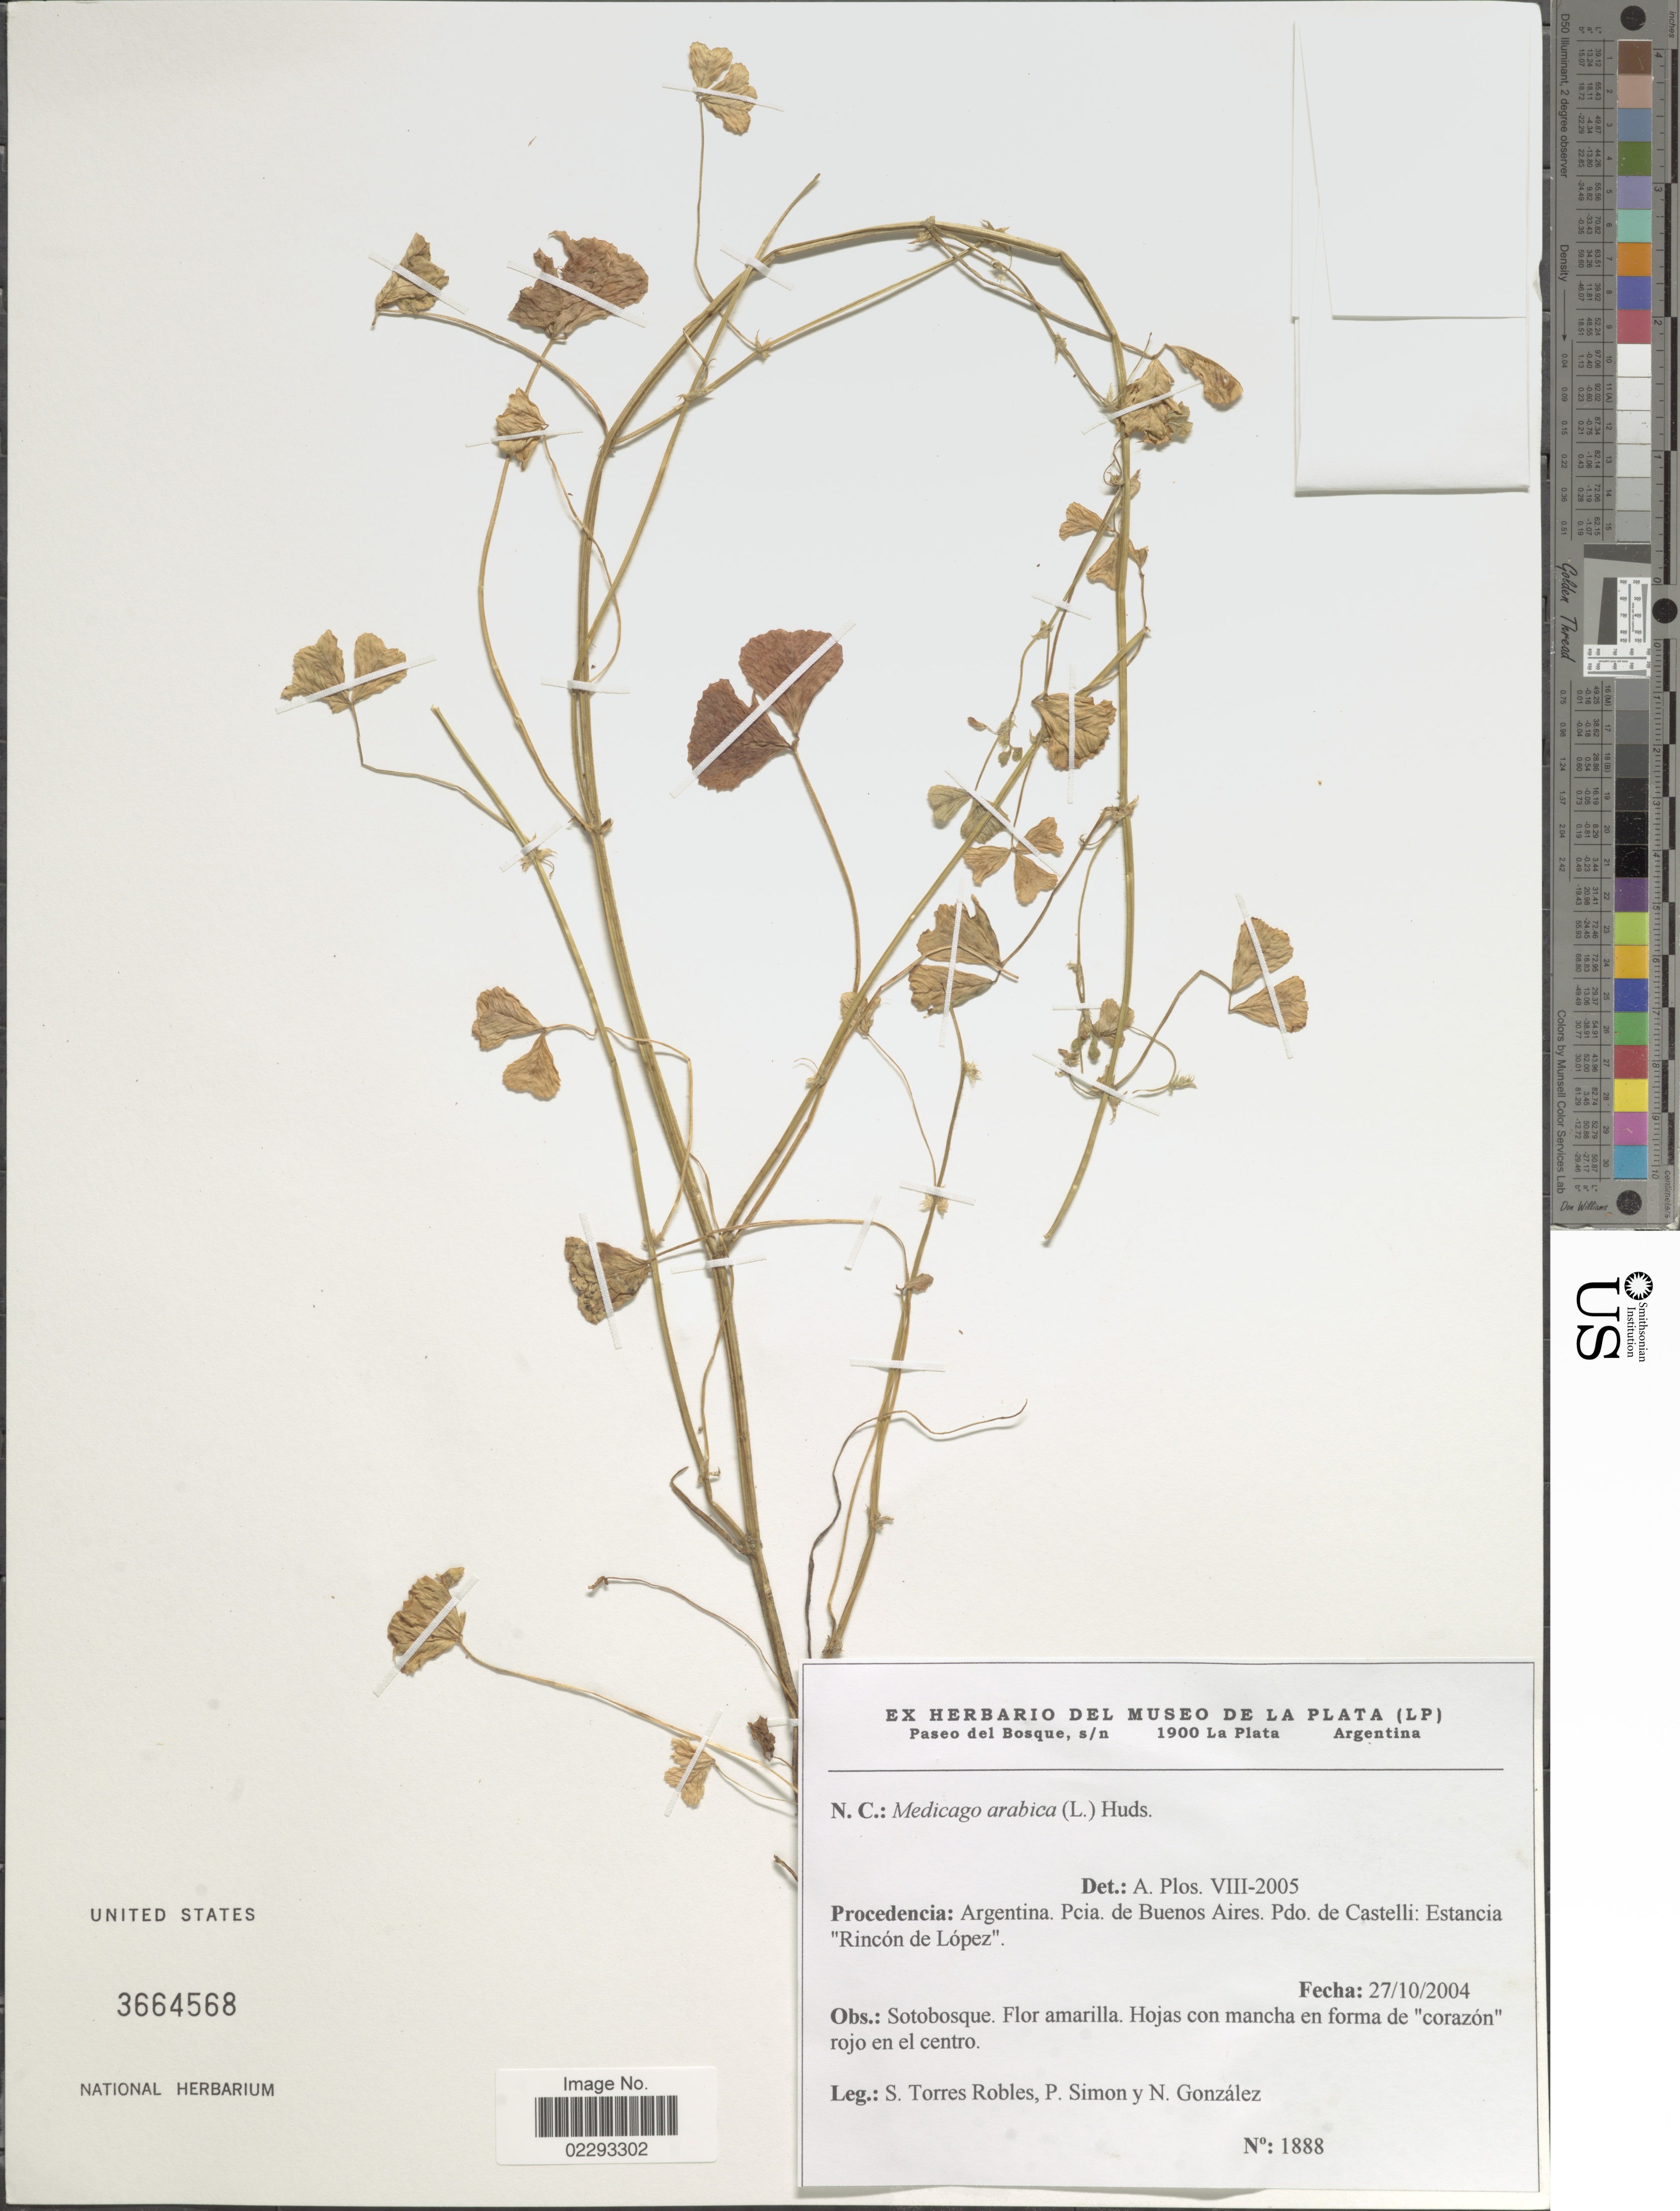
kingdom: Plantae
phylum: Tracheophyta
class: Magnoliopsida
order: Fabales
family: Fabaceae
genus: Medicago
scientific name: Medicago arabica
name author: (L.) Huds.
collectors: S. Torres Robles, P. Simon & N. Gonzalez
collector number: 1888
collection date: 2004-10-27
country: Argentina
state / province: Buenos Aires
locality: Procedencia: Pdo. de Castelli: Estancia "Rincón de López"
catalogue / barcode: US 3664568